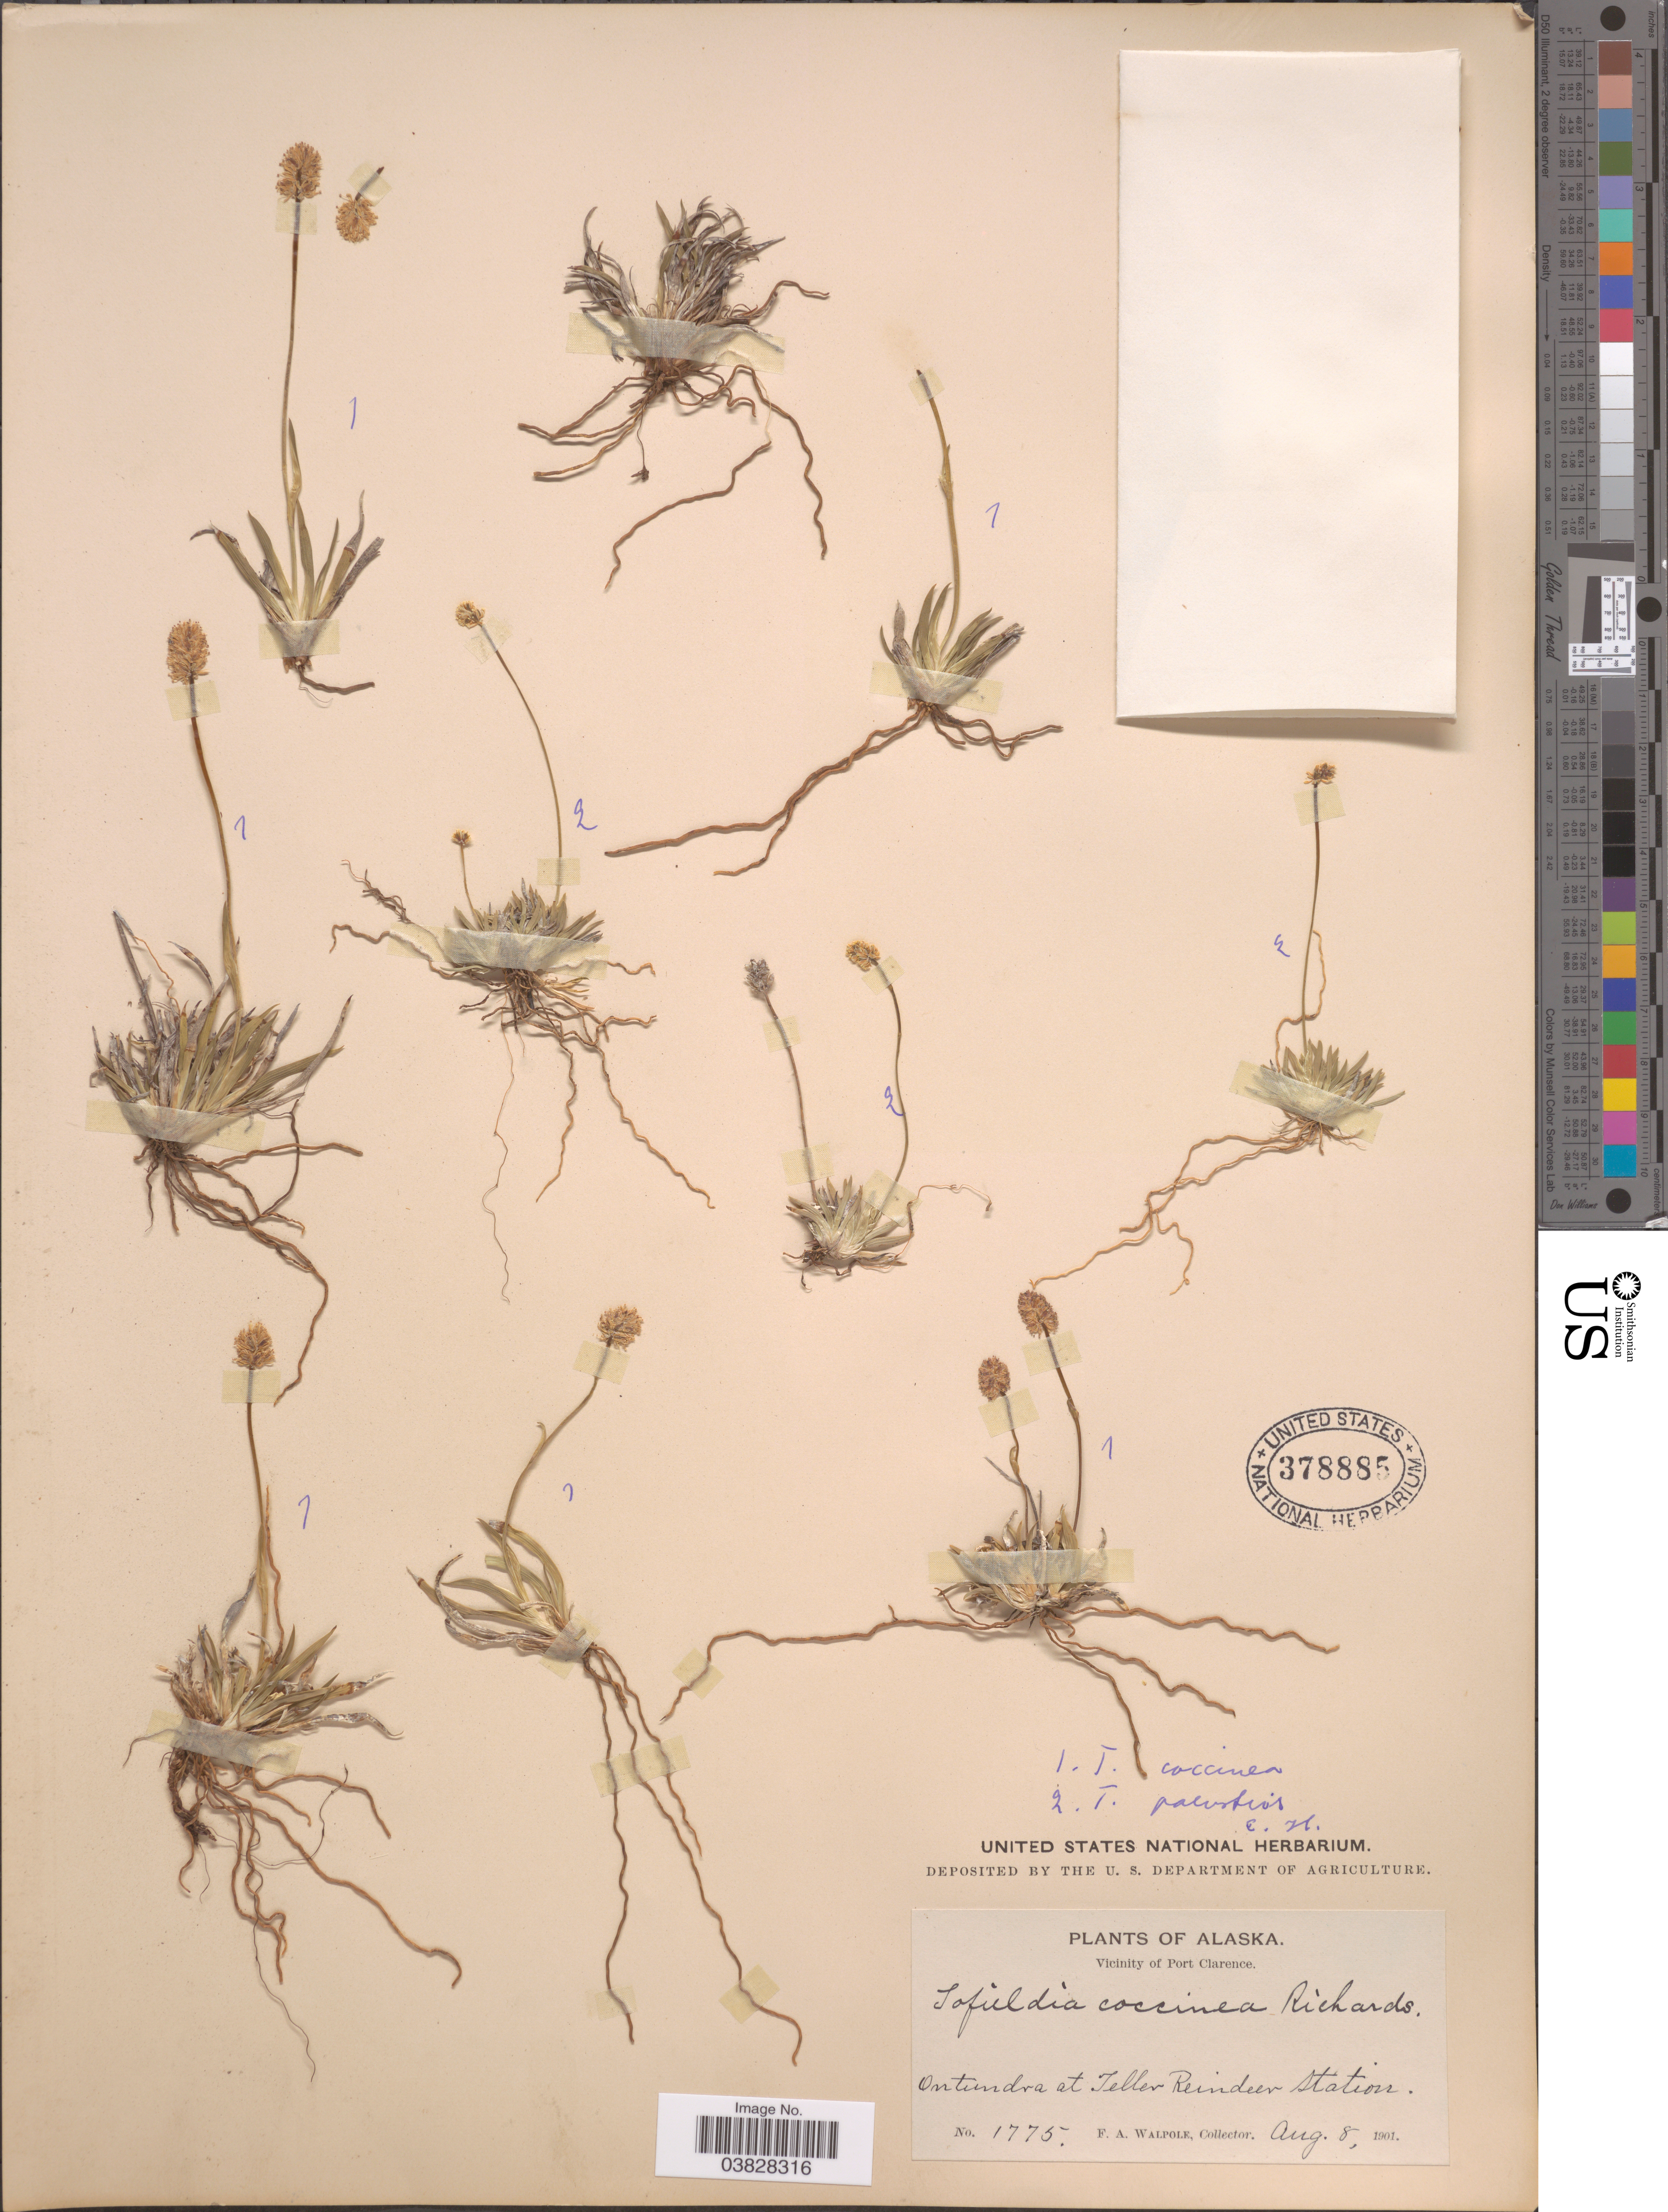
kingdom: Plantae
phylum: Tracheophyta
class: Liliopsida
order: Alismatales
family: Tofieldiaceae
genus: Tofieldia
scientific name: Tofieldia coccinea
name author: Richardson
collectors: F. Walpole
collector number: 1775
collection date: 1901-08-08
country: United States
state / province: Alaska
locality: Vicinity of Port Clarence. Teller Reindeer Station.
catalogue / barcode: US 378885